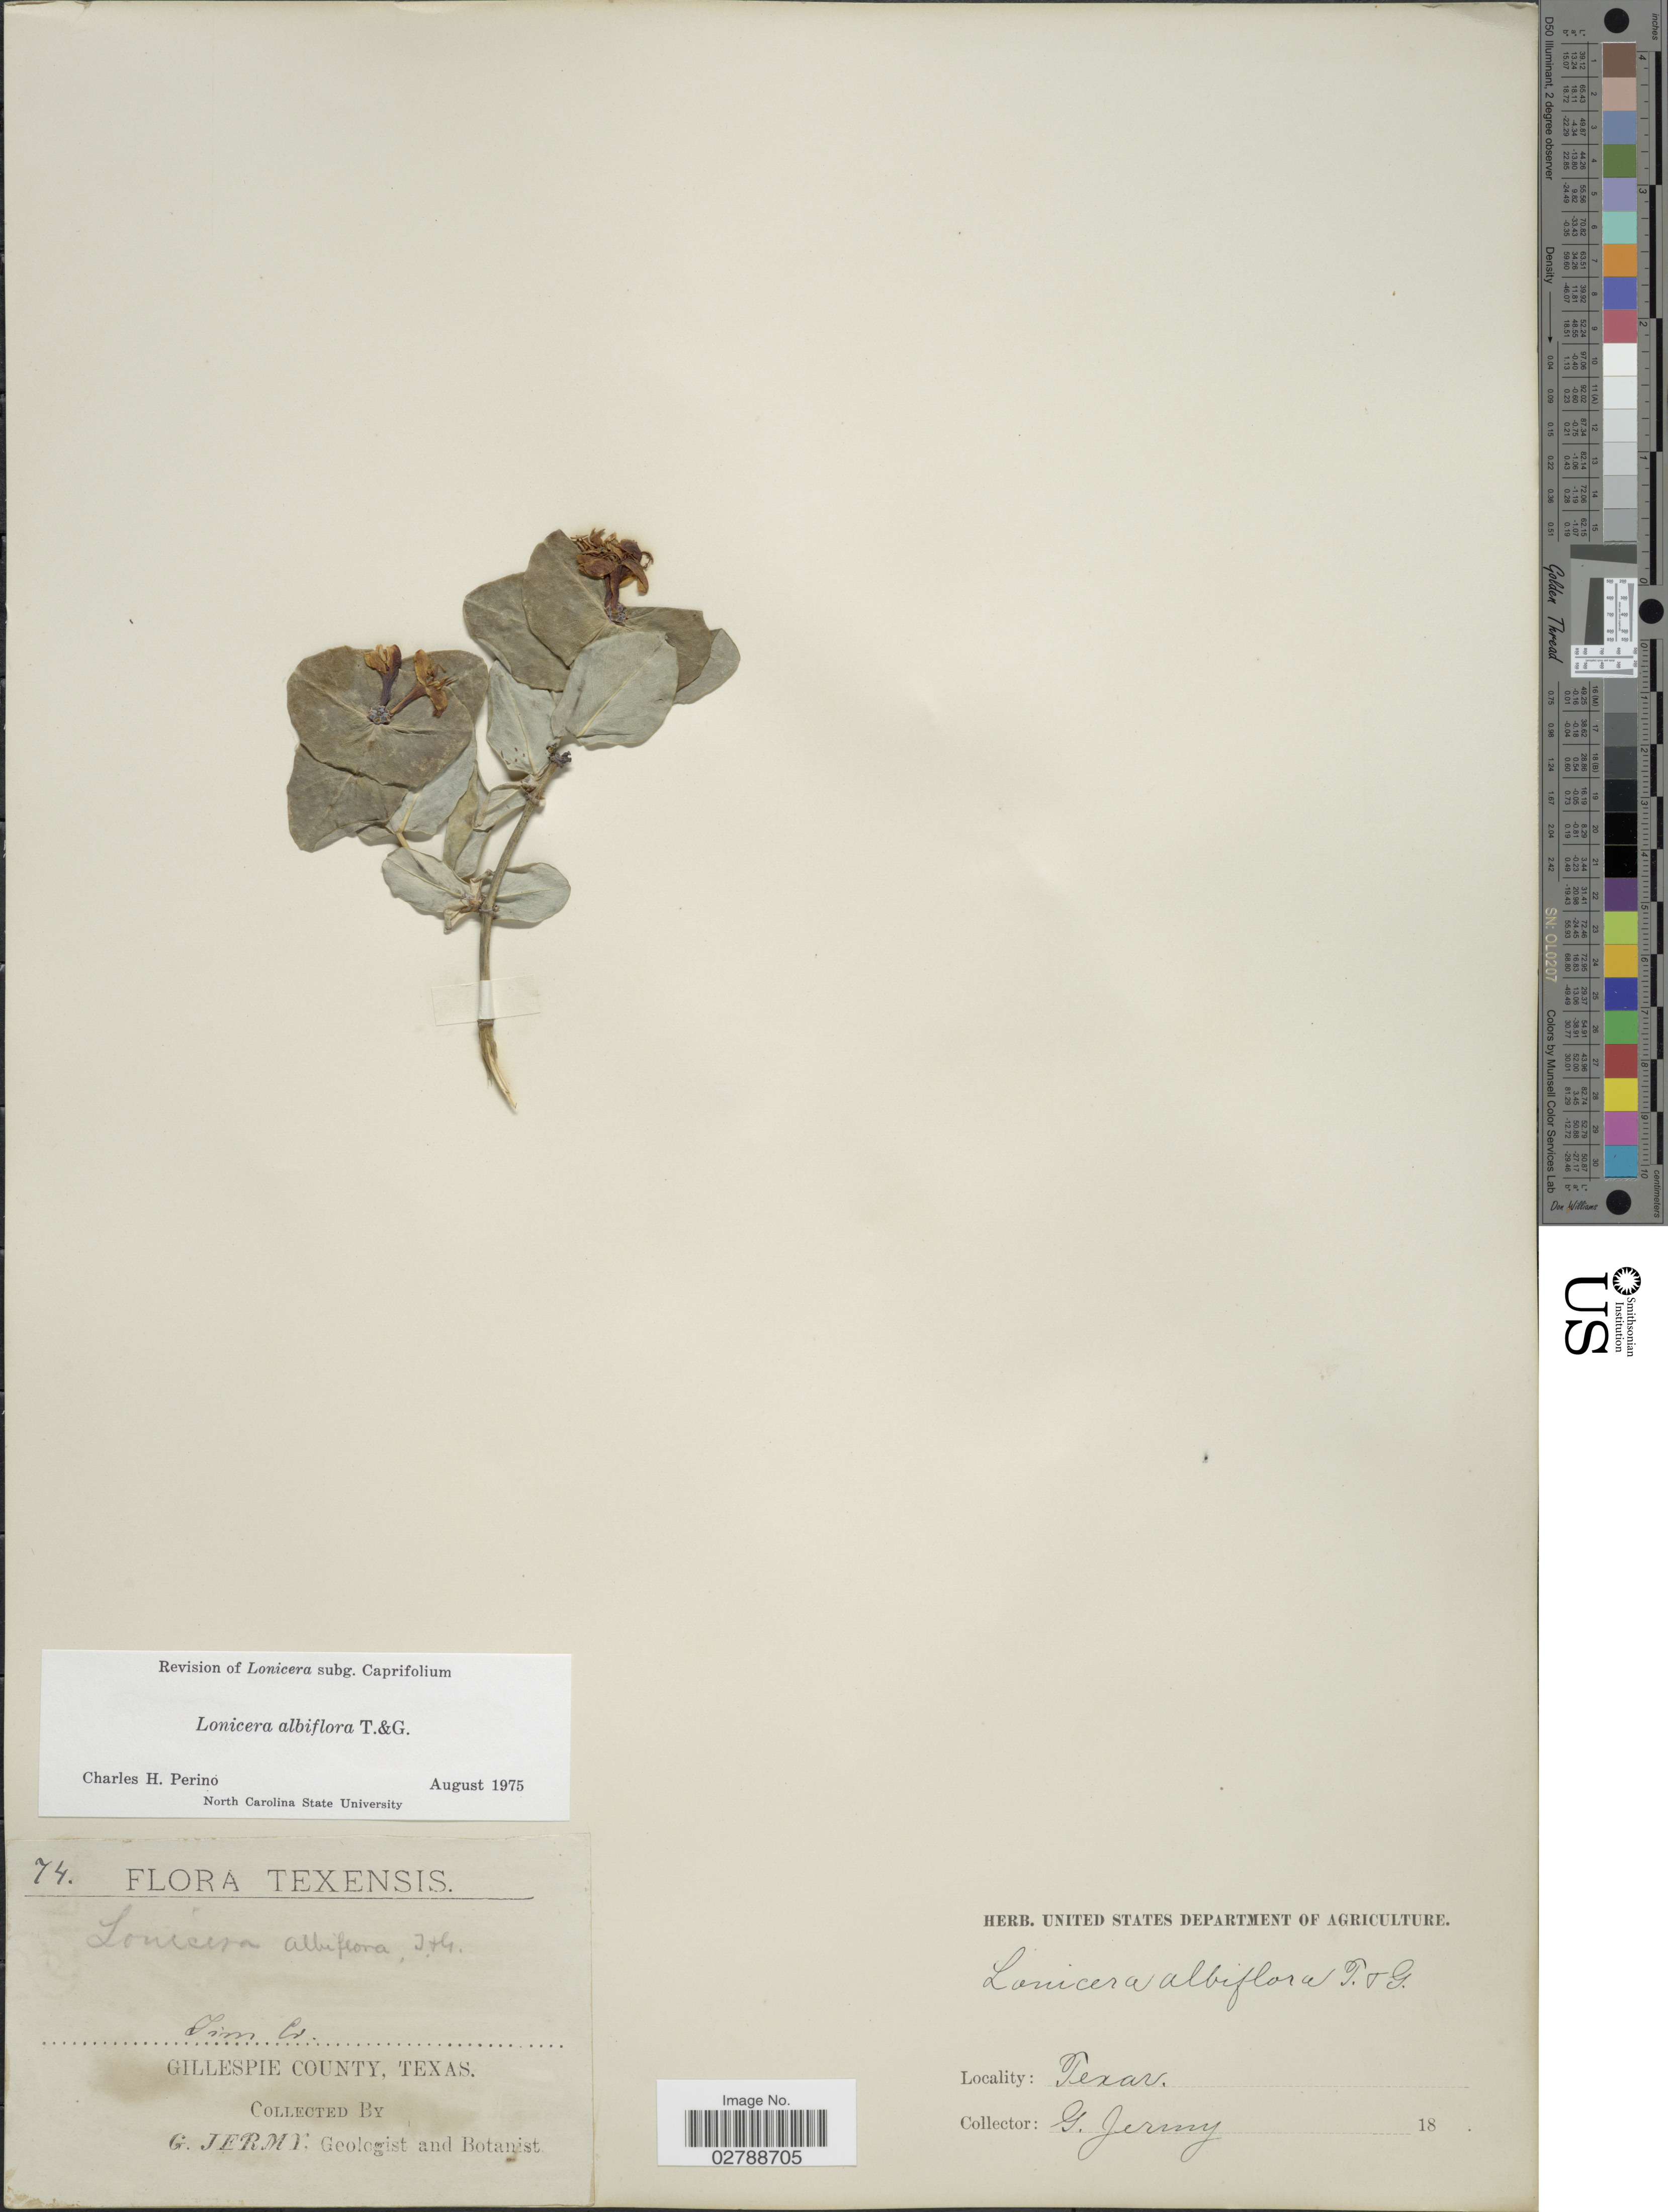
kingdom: Plantae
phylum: Tracheophyta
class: Magnoliopsida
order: Dipsacales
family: Caprifoliaceae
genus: Lonicera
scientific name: Lonicera albiflora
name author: Torr. & A. Gray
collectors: G. Jermy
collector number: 74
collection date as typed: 18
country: United States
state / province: Texas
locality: Jim Co., Gillespie County